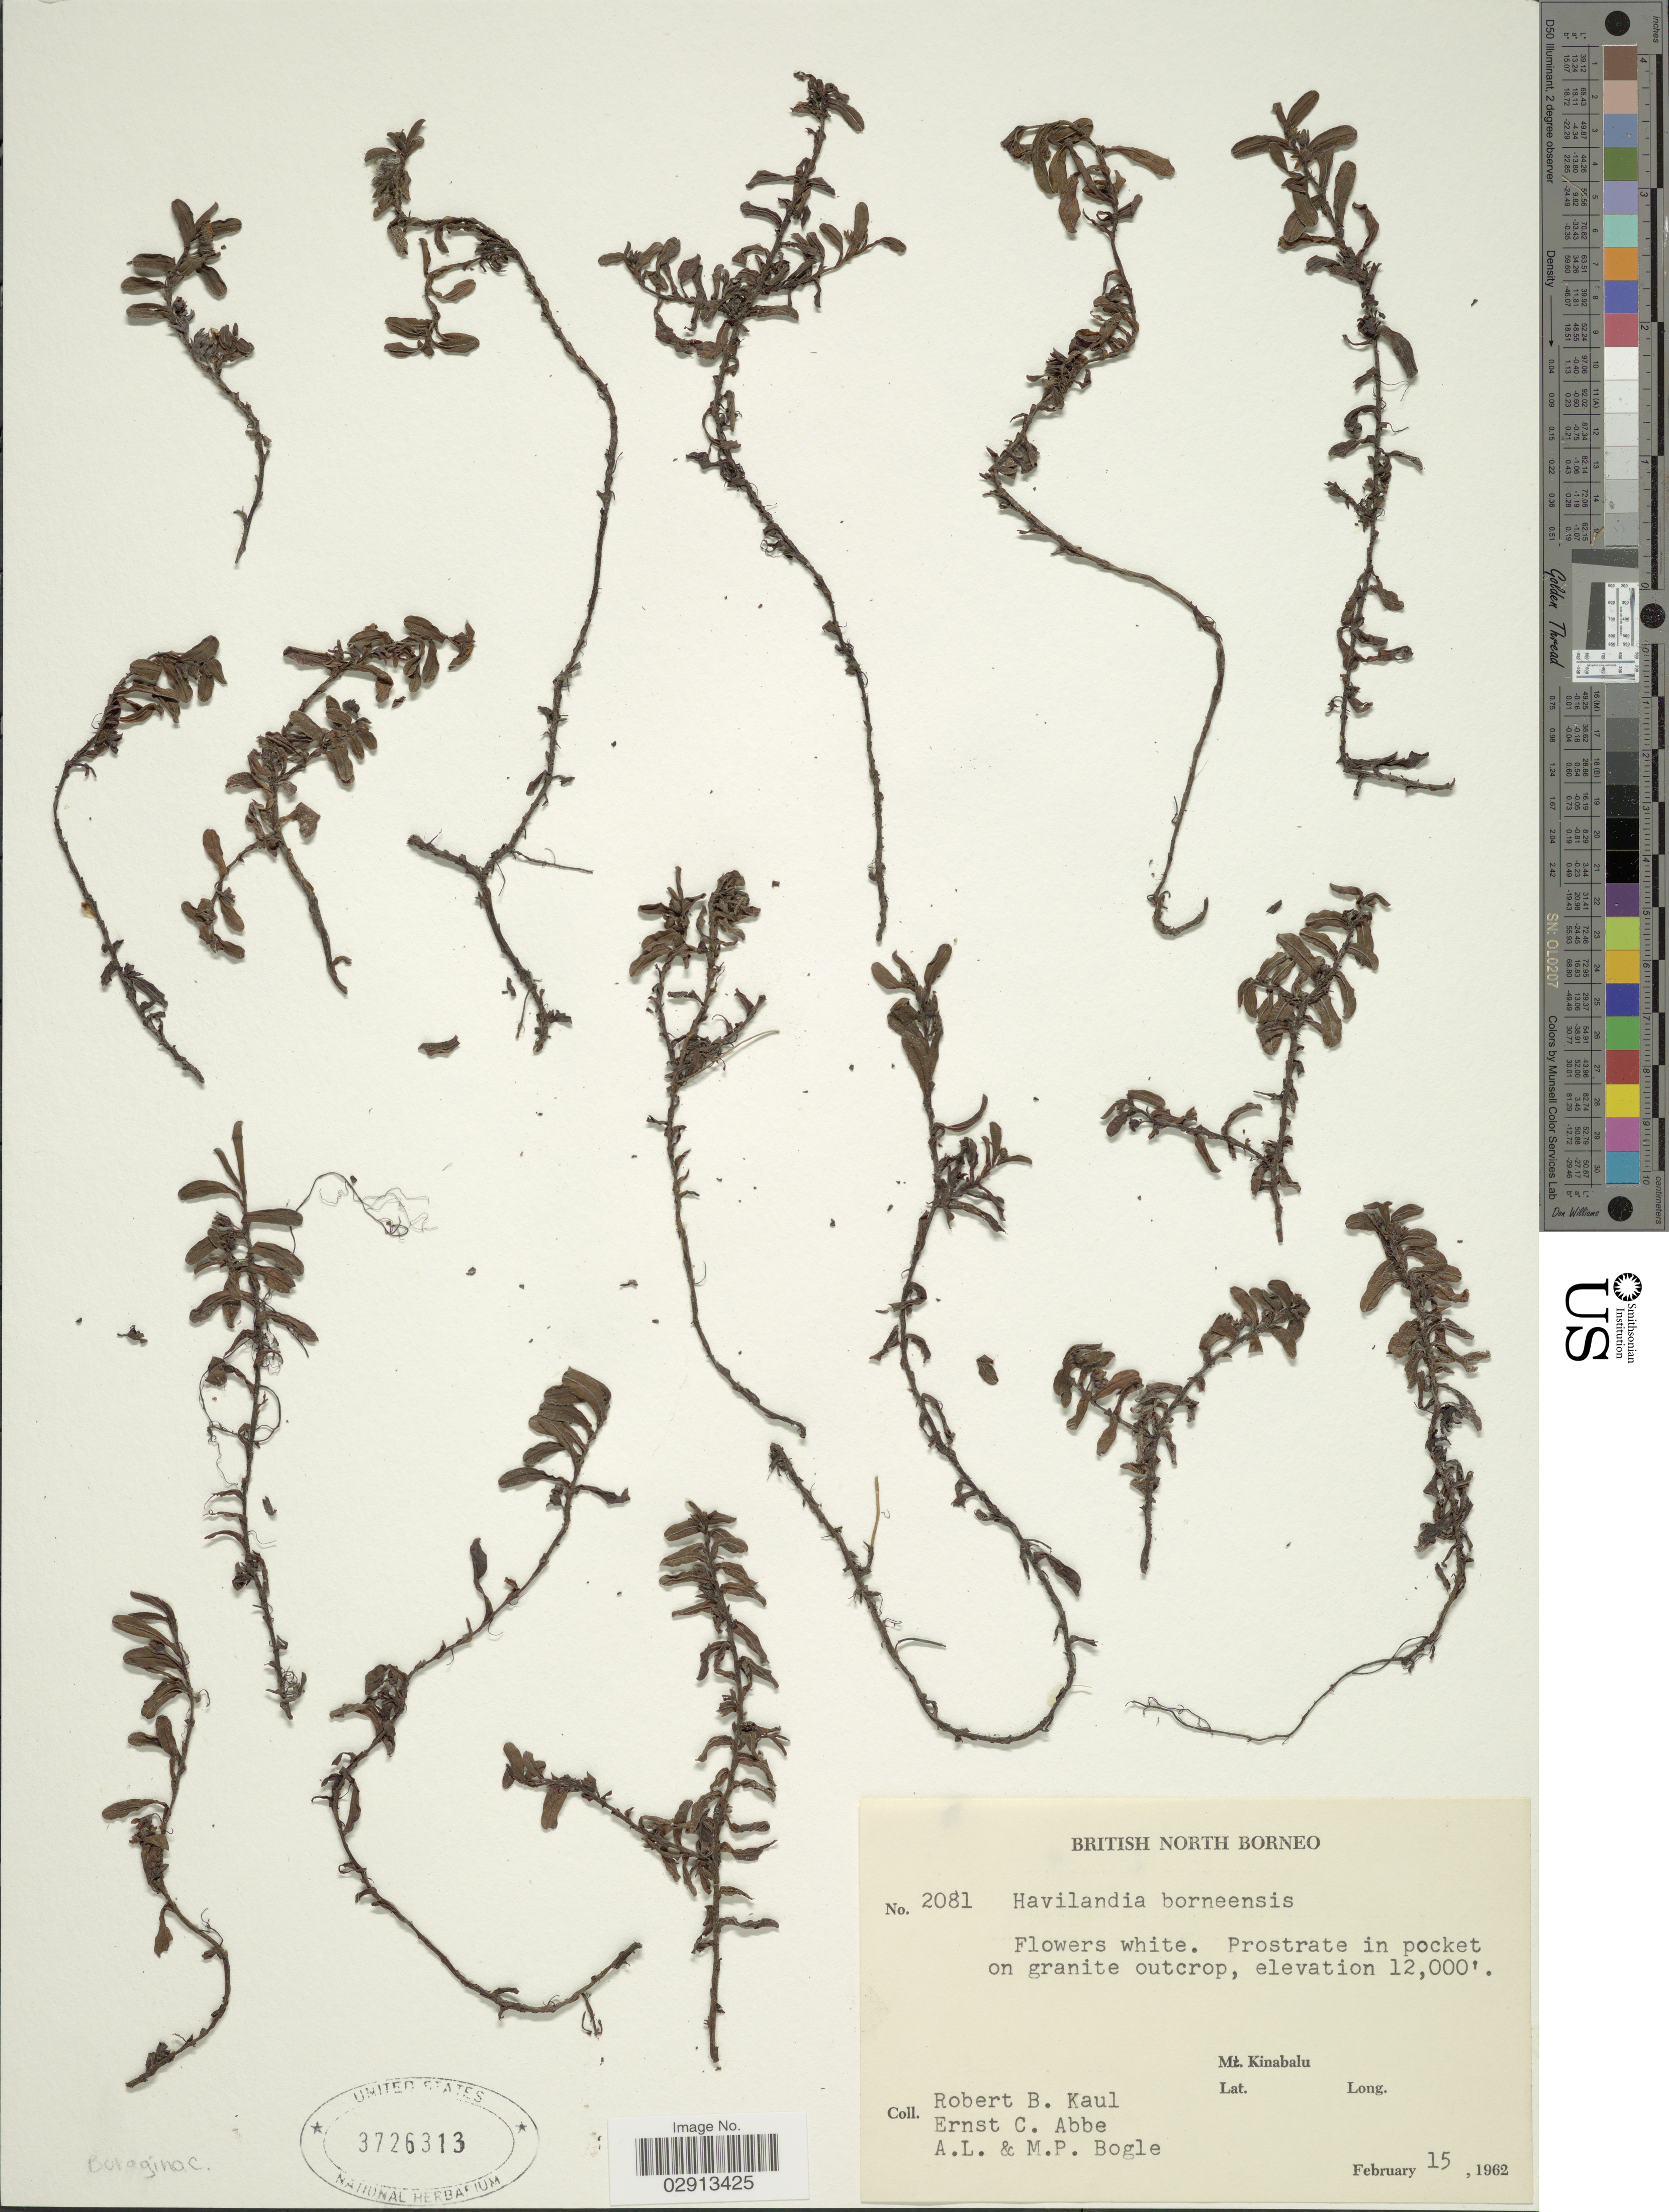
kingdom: Plantae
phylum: Tracheophyta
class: Magnoliopsida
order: Boraginales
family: Boraginaceae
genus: Trigonotis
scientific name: Trigonotis borneensis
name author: (Stapf) I.M. Johnst.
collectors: R. Kaul, E. C. Abbe, Bogle, A.L. & M. Bogle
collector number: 2081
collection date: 1962-02-15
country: Malaysia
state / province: Sabah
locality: British North Borneo. Mt. Kinabalu.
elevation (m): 3658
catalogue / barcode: US 3726313